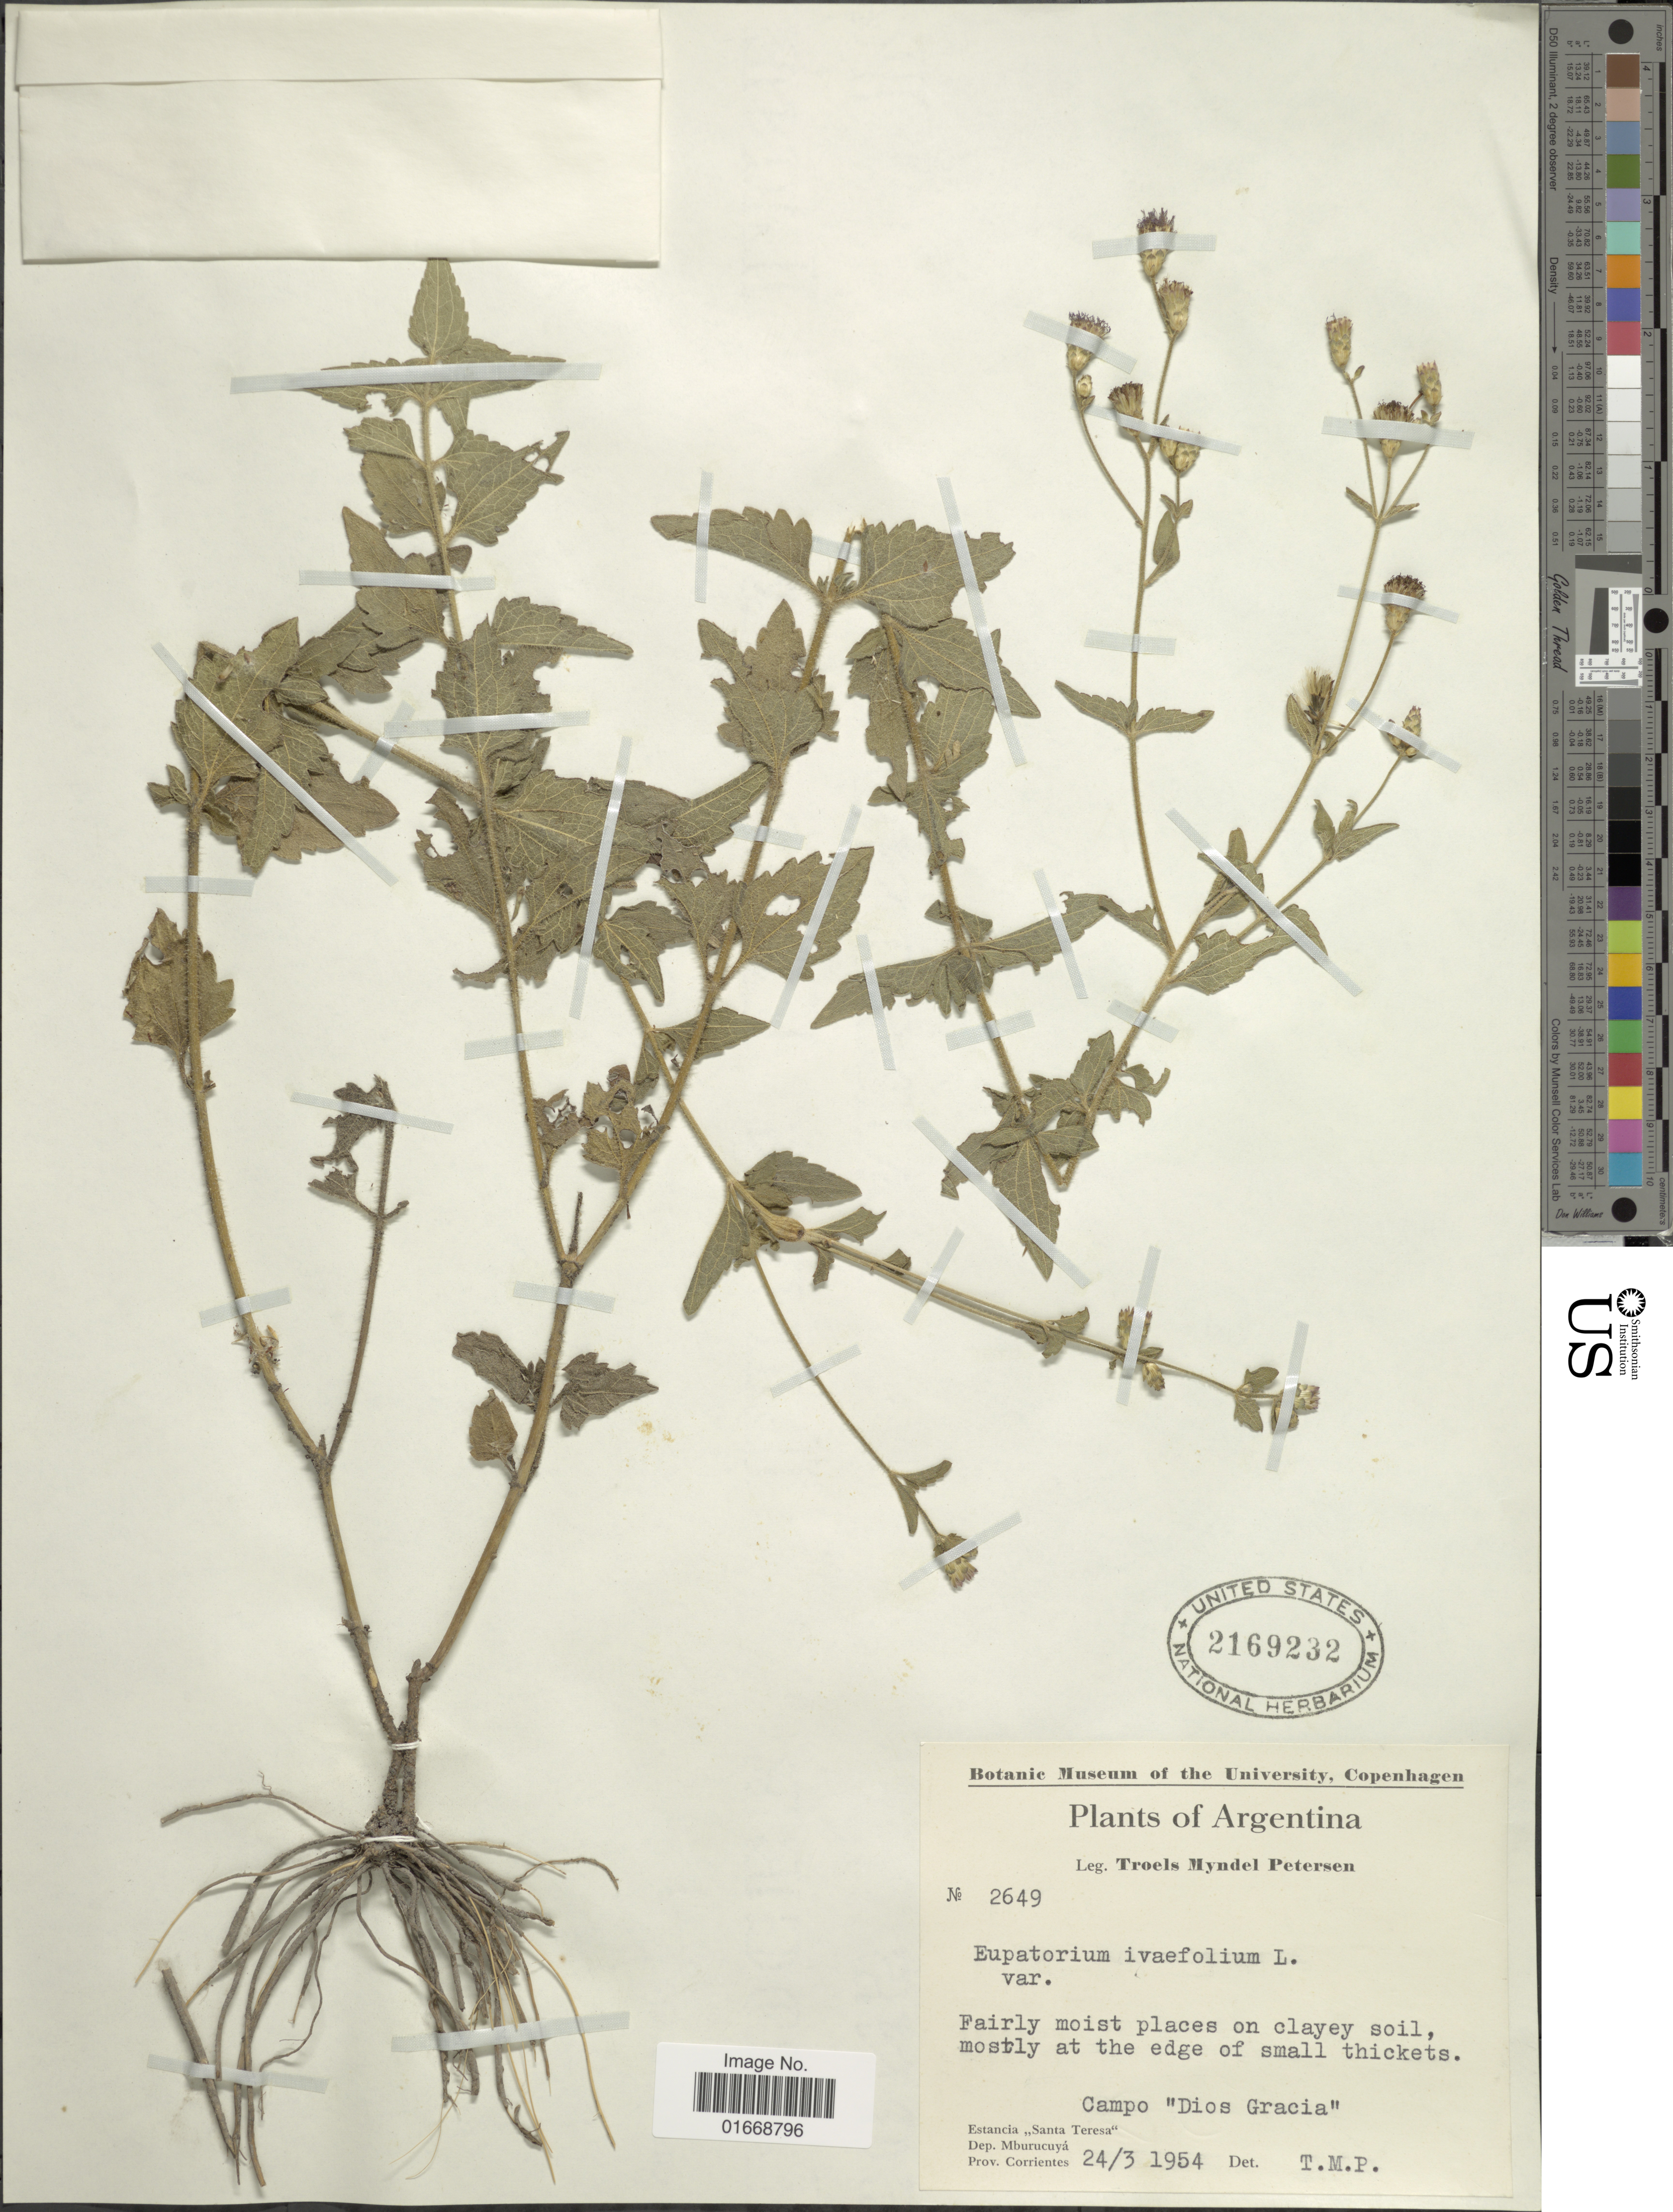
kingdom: Plantae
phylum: Tracheophyta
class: Magnoliopsida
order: Asterales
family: Asteraceae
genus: Chromolaena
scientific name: Chromolaena squarroso-ramosa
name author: (Hieron.) R.M. King & H. Rob.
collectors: T. M. Petersen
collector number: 2649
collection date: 1954-03-24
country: Argentina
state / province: Corrientes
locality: Campo Dios Gracia, Estancia Santa Teresa, Dep. Mburucuya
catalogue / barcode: US 2169232